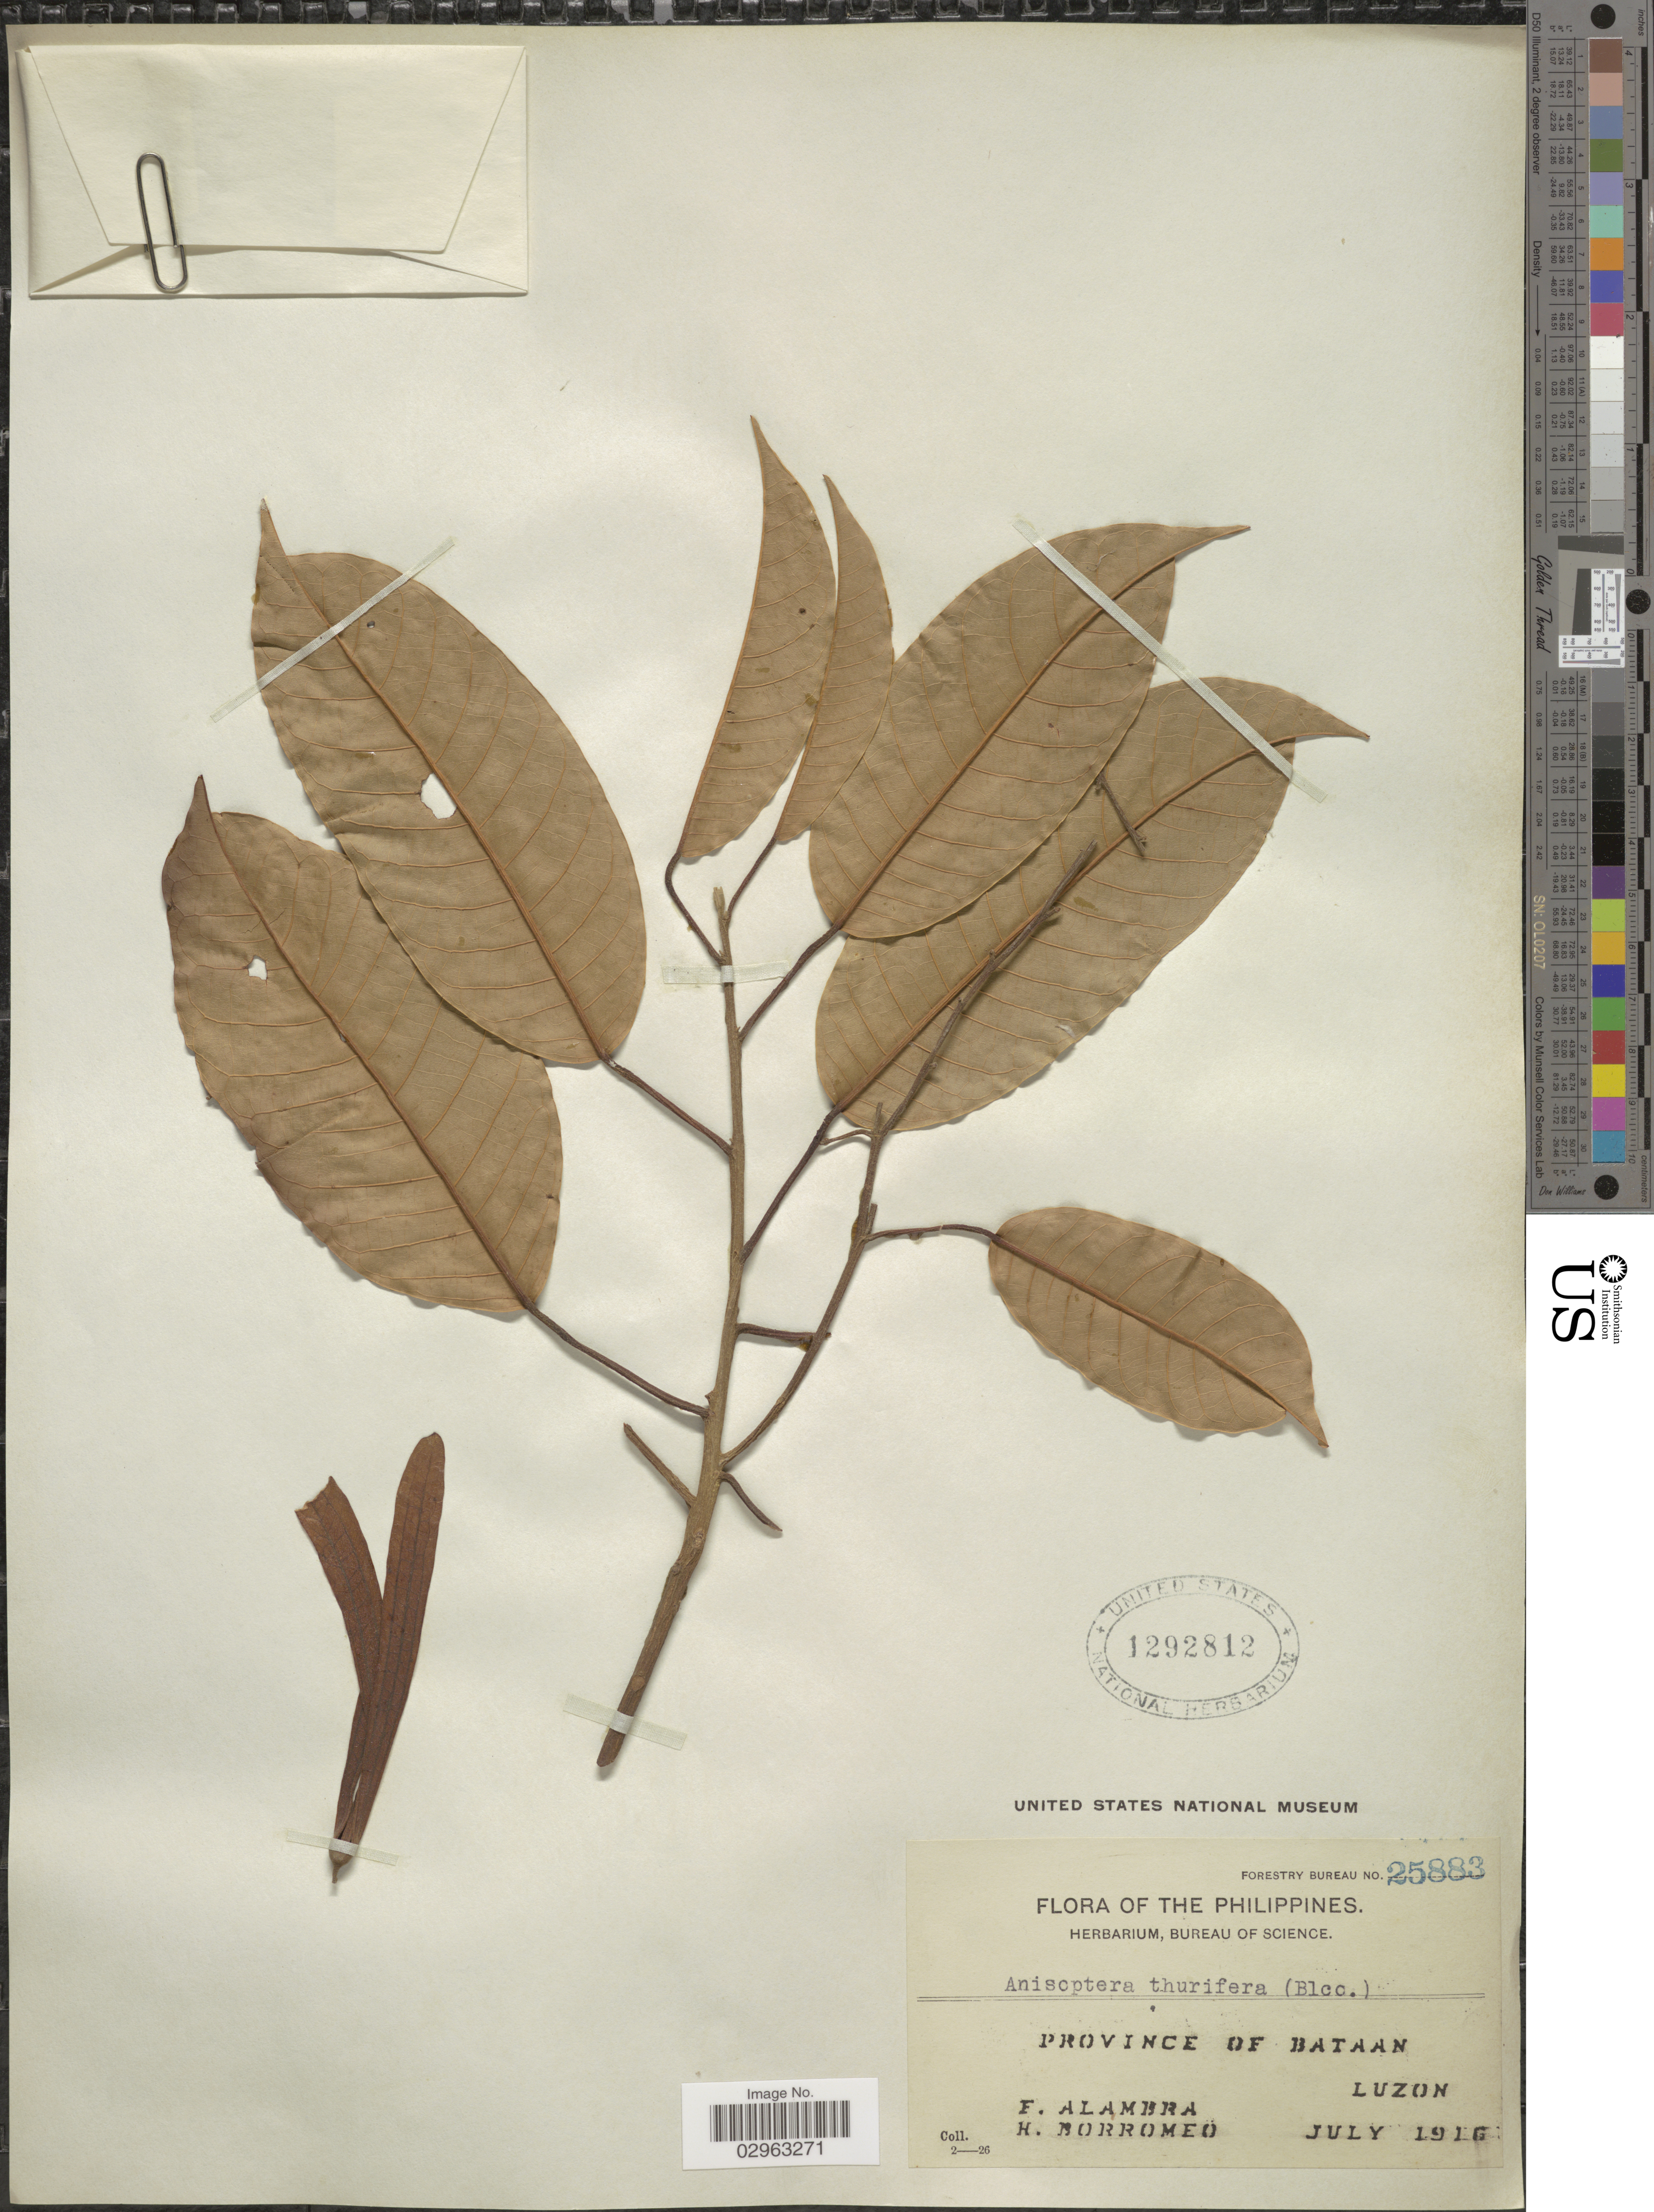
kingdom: Plantae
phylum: Tracheophyta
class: Magnoliopsida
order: Malvales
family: Dipterocarpaceae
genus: Anisoptera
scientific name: Anisoptera thurifera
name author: (Blanco) Blume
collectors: F. Alambra & H. Borromeo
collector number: Forestry Bureau 25883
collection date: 1916-07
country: Philippines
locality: Province of Bataan, Luzon.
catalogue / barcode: US 1292812